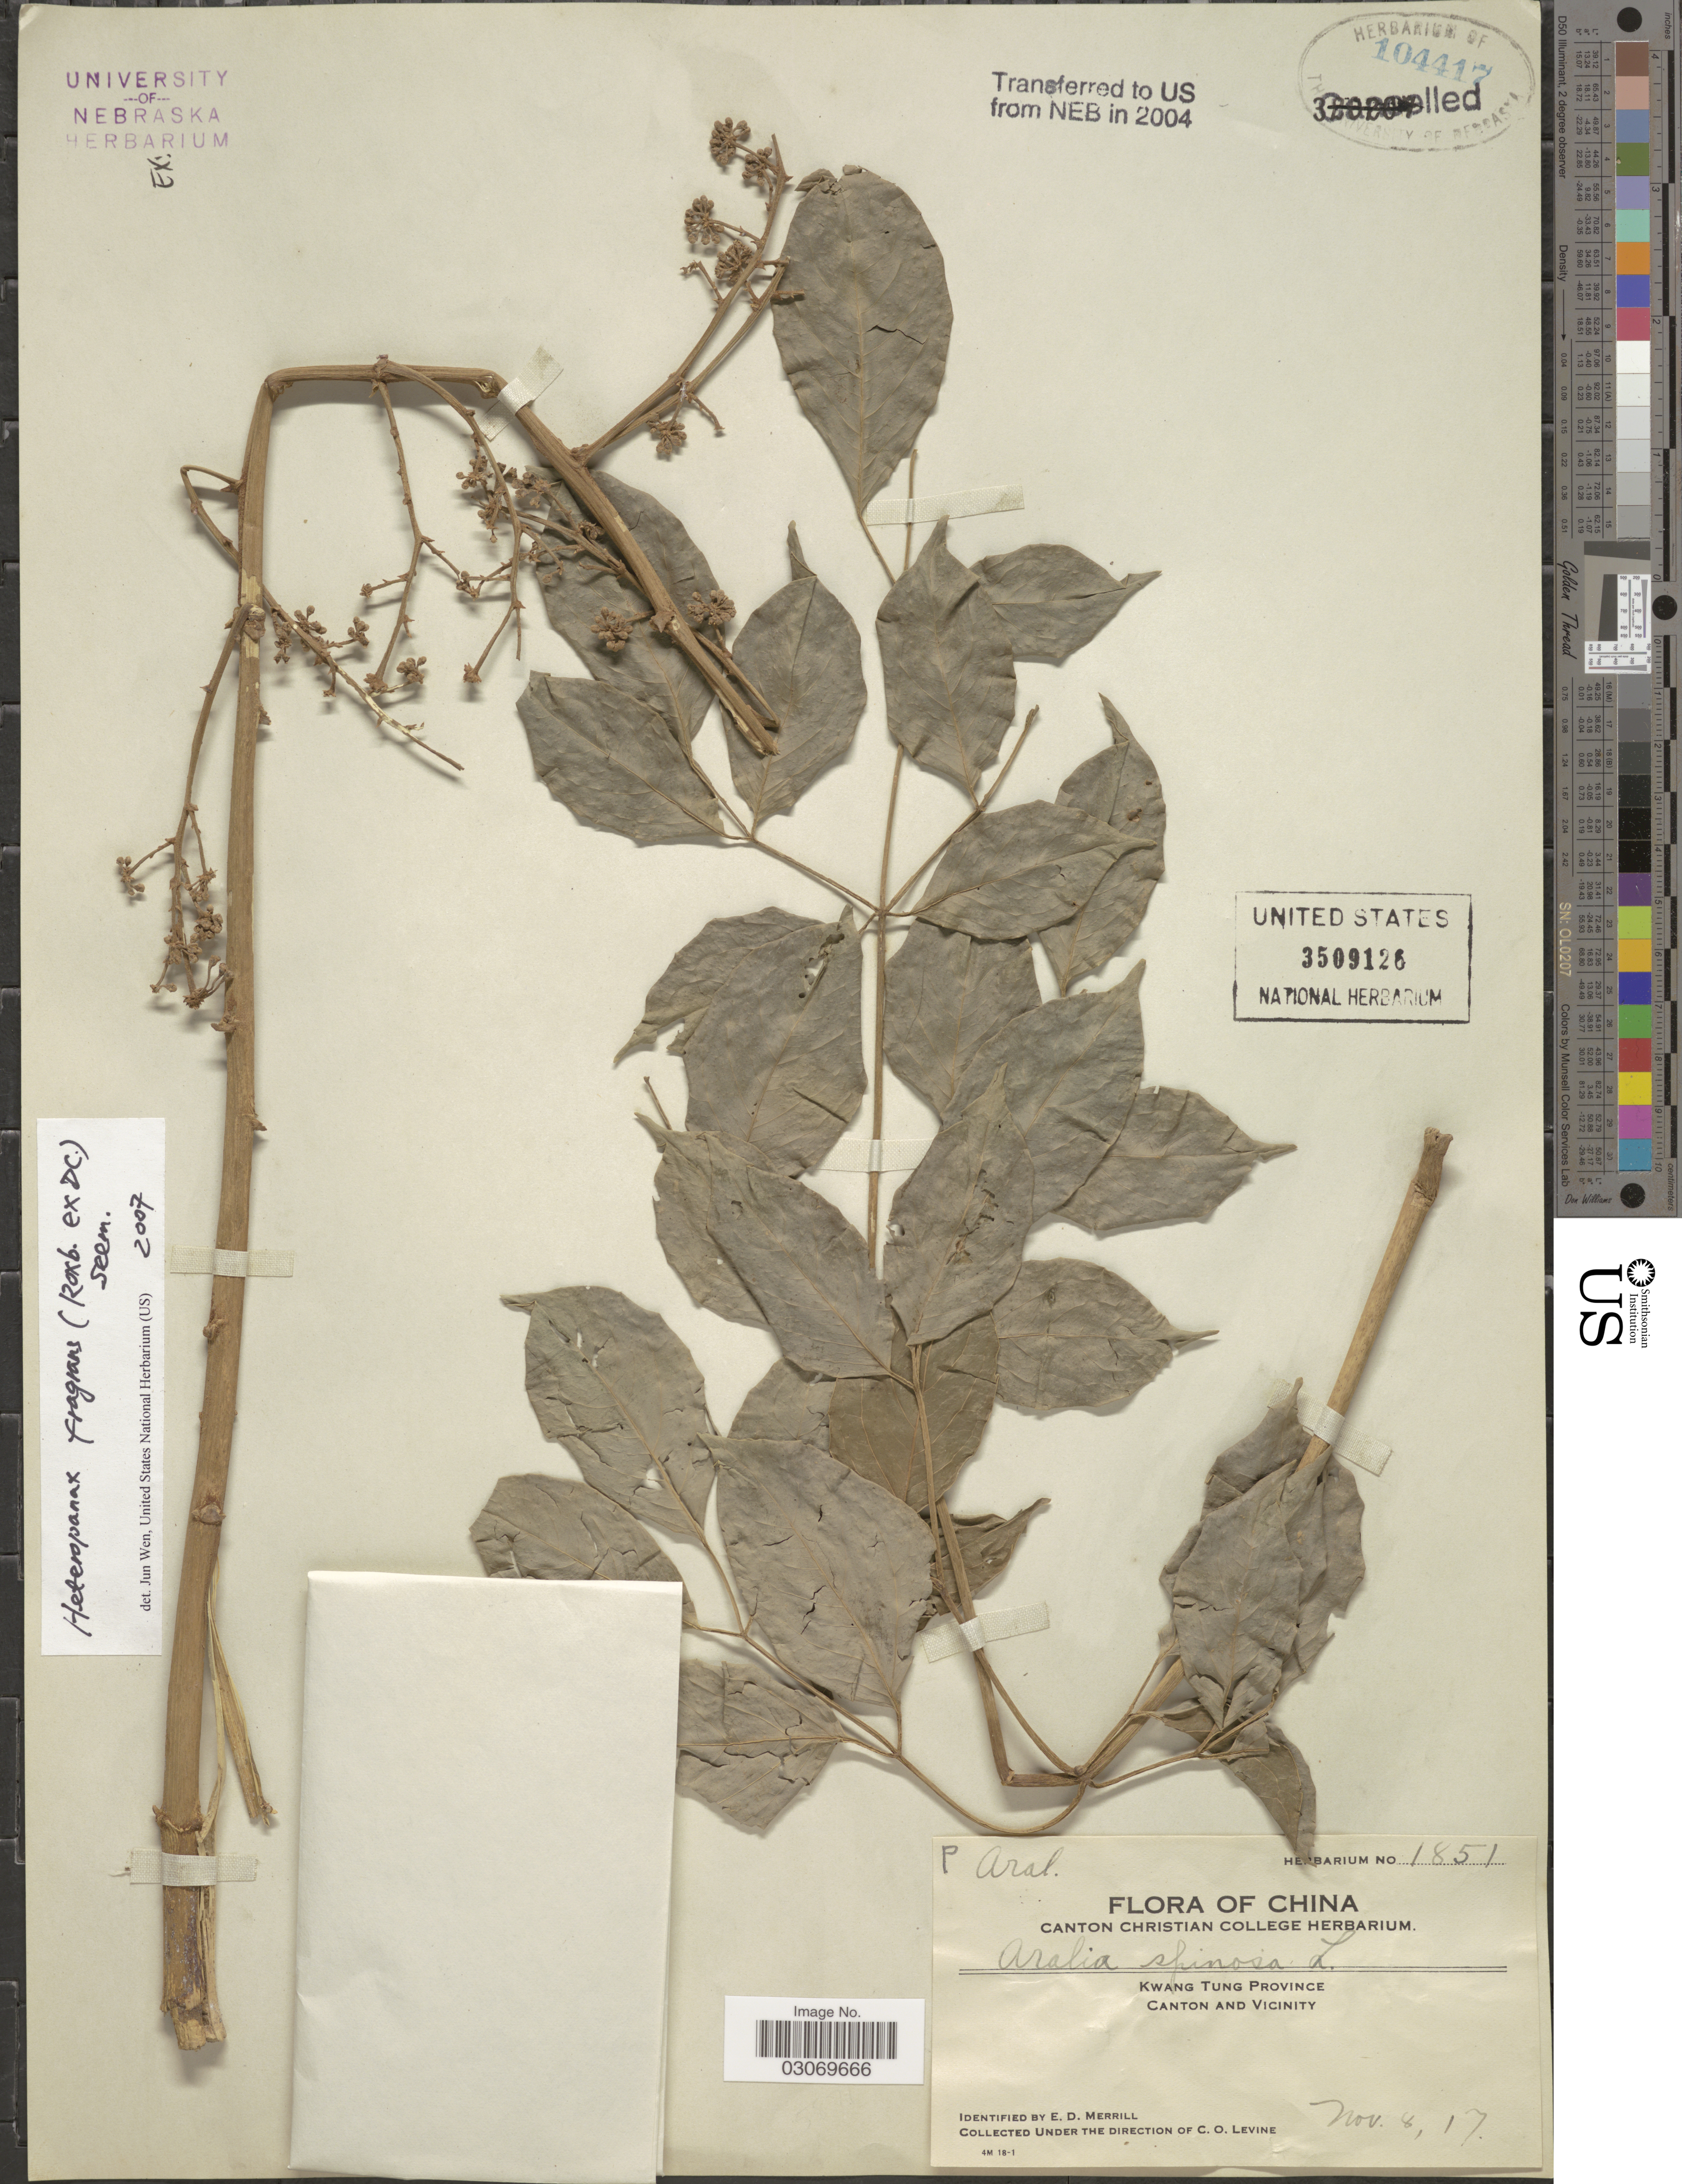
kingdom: Plantae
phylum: Tracheophyta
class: Magnoliopsida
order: Apiales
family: Araliaceae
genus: Heteropanax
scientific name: Heteropanax fragrans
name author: (Roxb.) Seem.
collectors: C. O. Levine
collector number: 1851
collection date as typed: Transcribed d/m/y: 8/11/17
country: China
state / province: Guangdong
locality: Kwang Tung Province, Canton and Vicinity.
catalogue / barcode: US 3509126